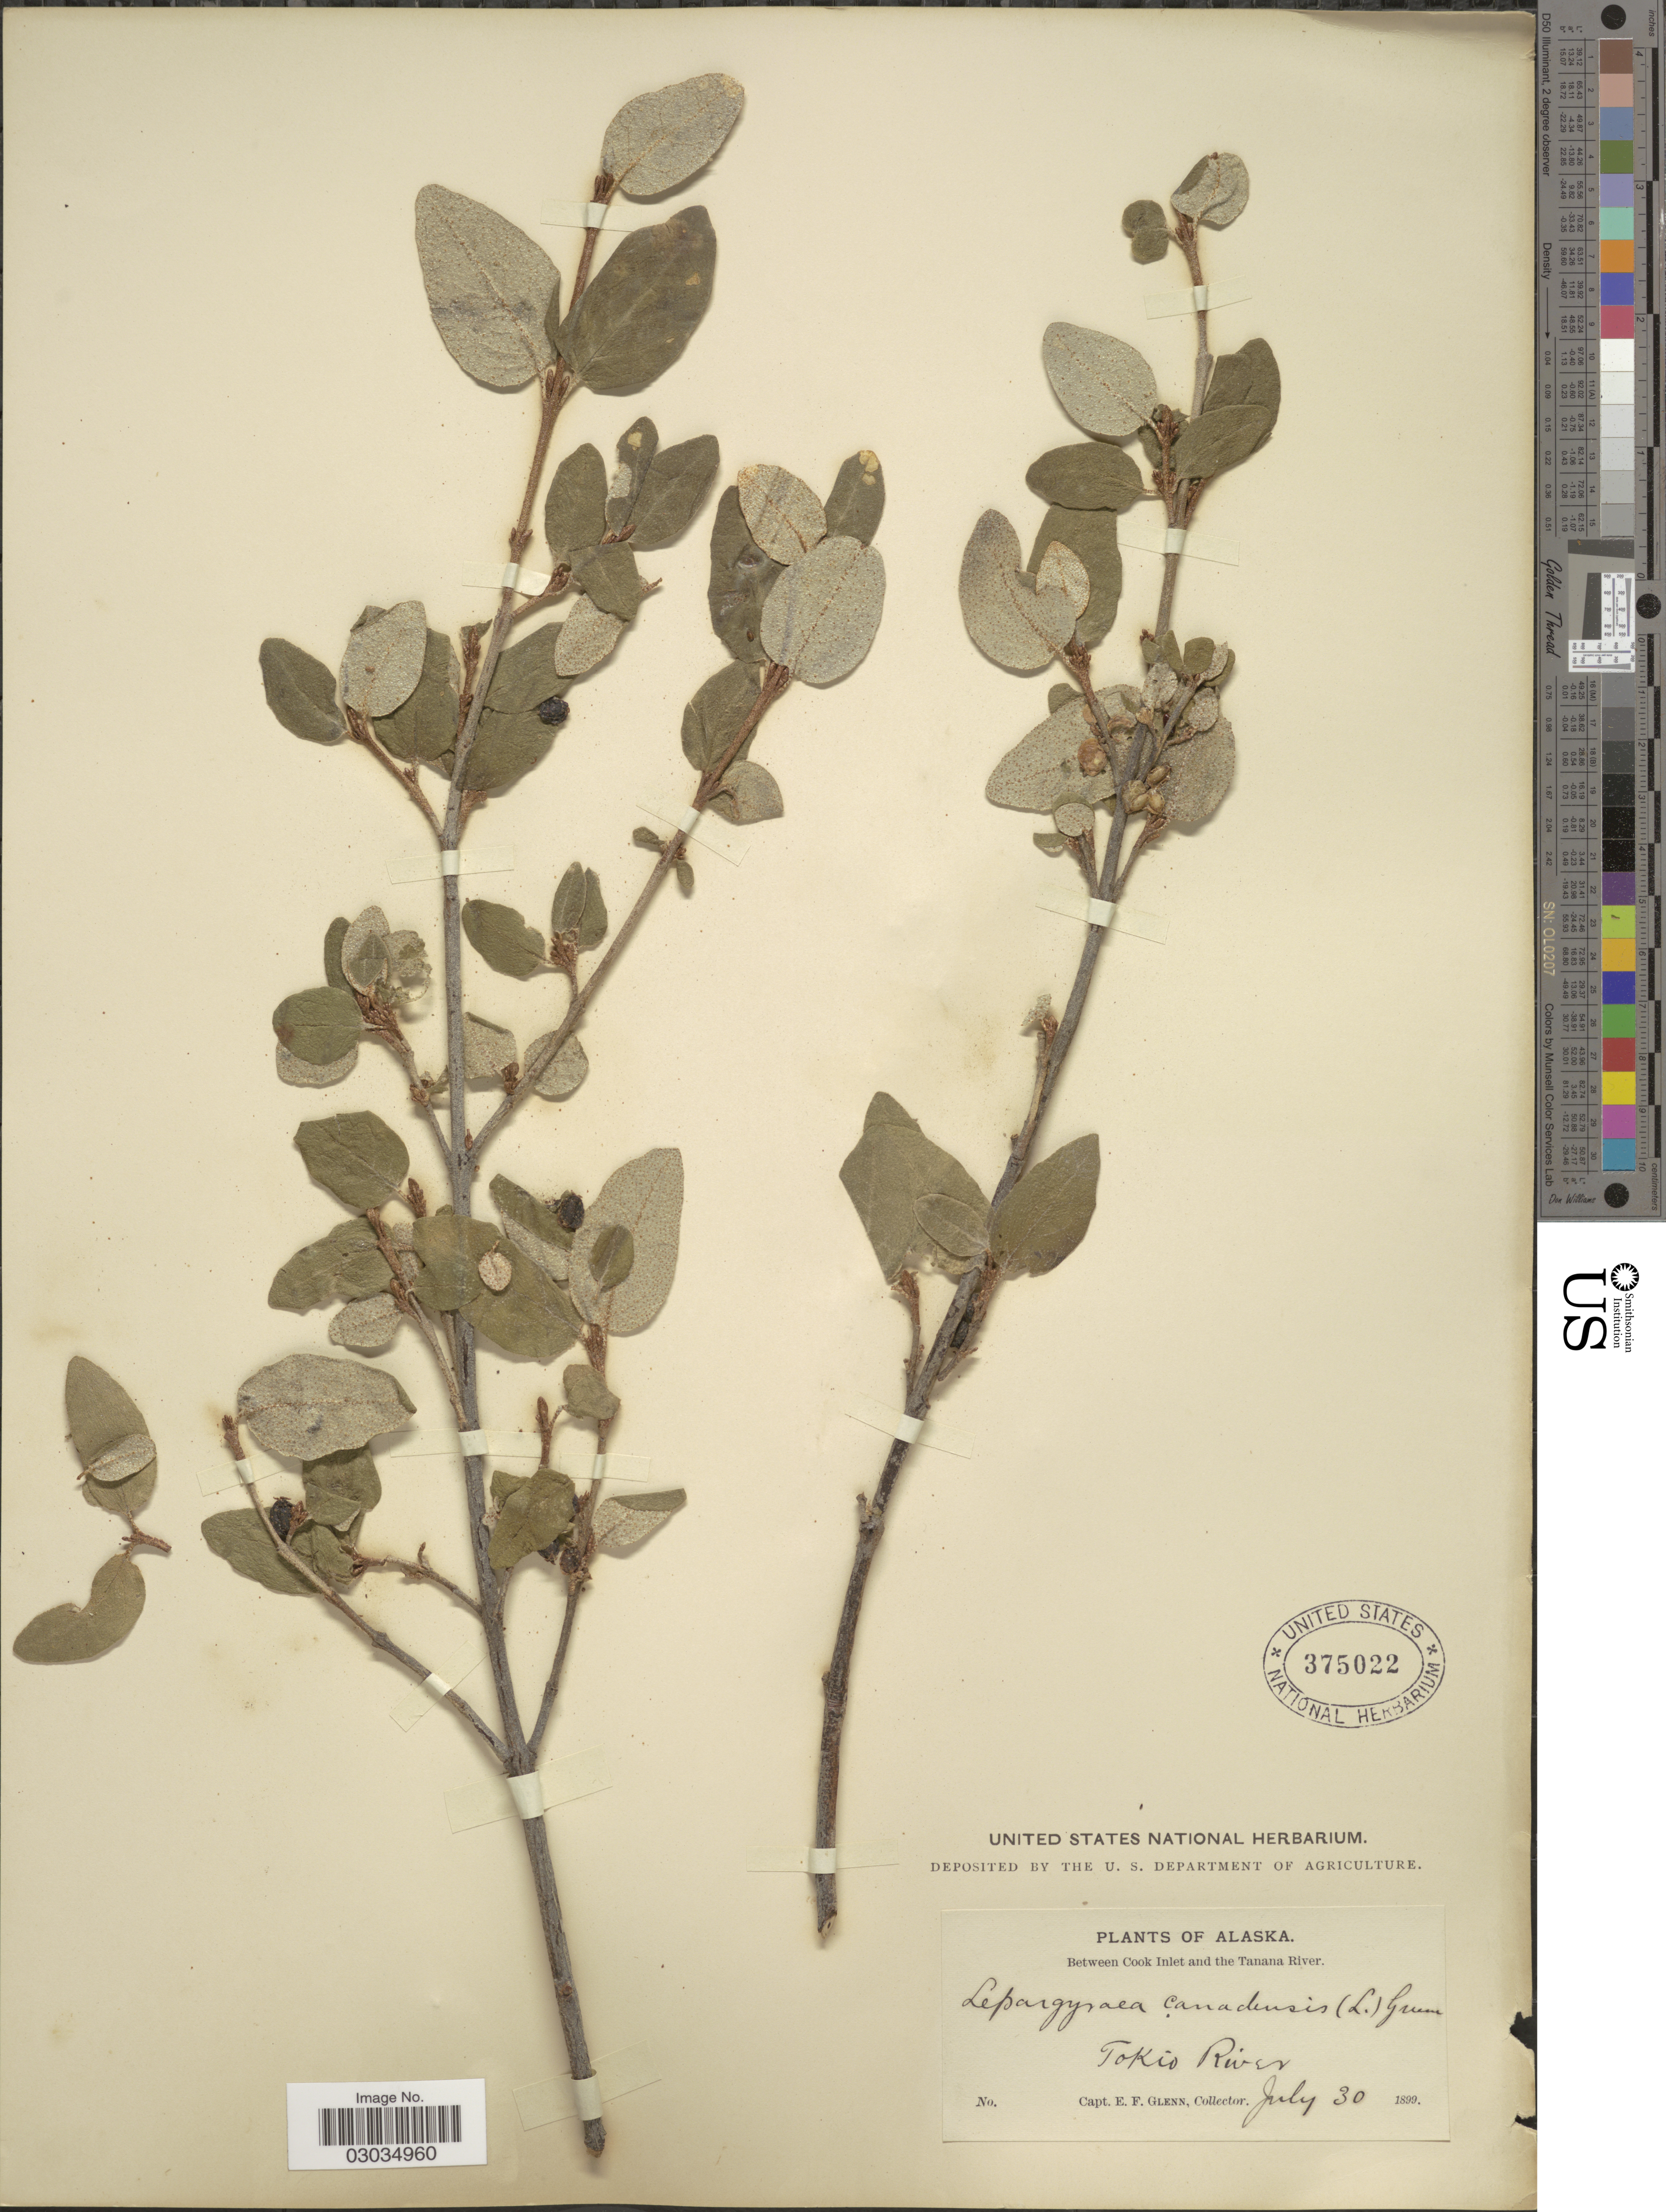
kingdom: Plantae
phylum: Tracheophyta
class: Magnoliopsida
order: Rosales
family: Elaeagnaceae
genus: Shepherdia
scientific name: Shepherdia canadensis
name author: (L.) Nutt.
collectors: E. Glenn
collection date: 1899-07-30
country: United States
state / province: Alaska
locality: Tokio River, Between Cook Inlet and the Tanama River.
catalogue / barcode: US 375022